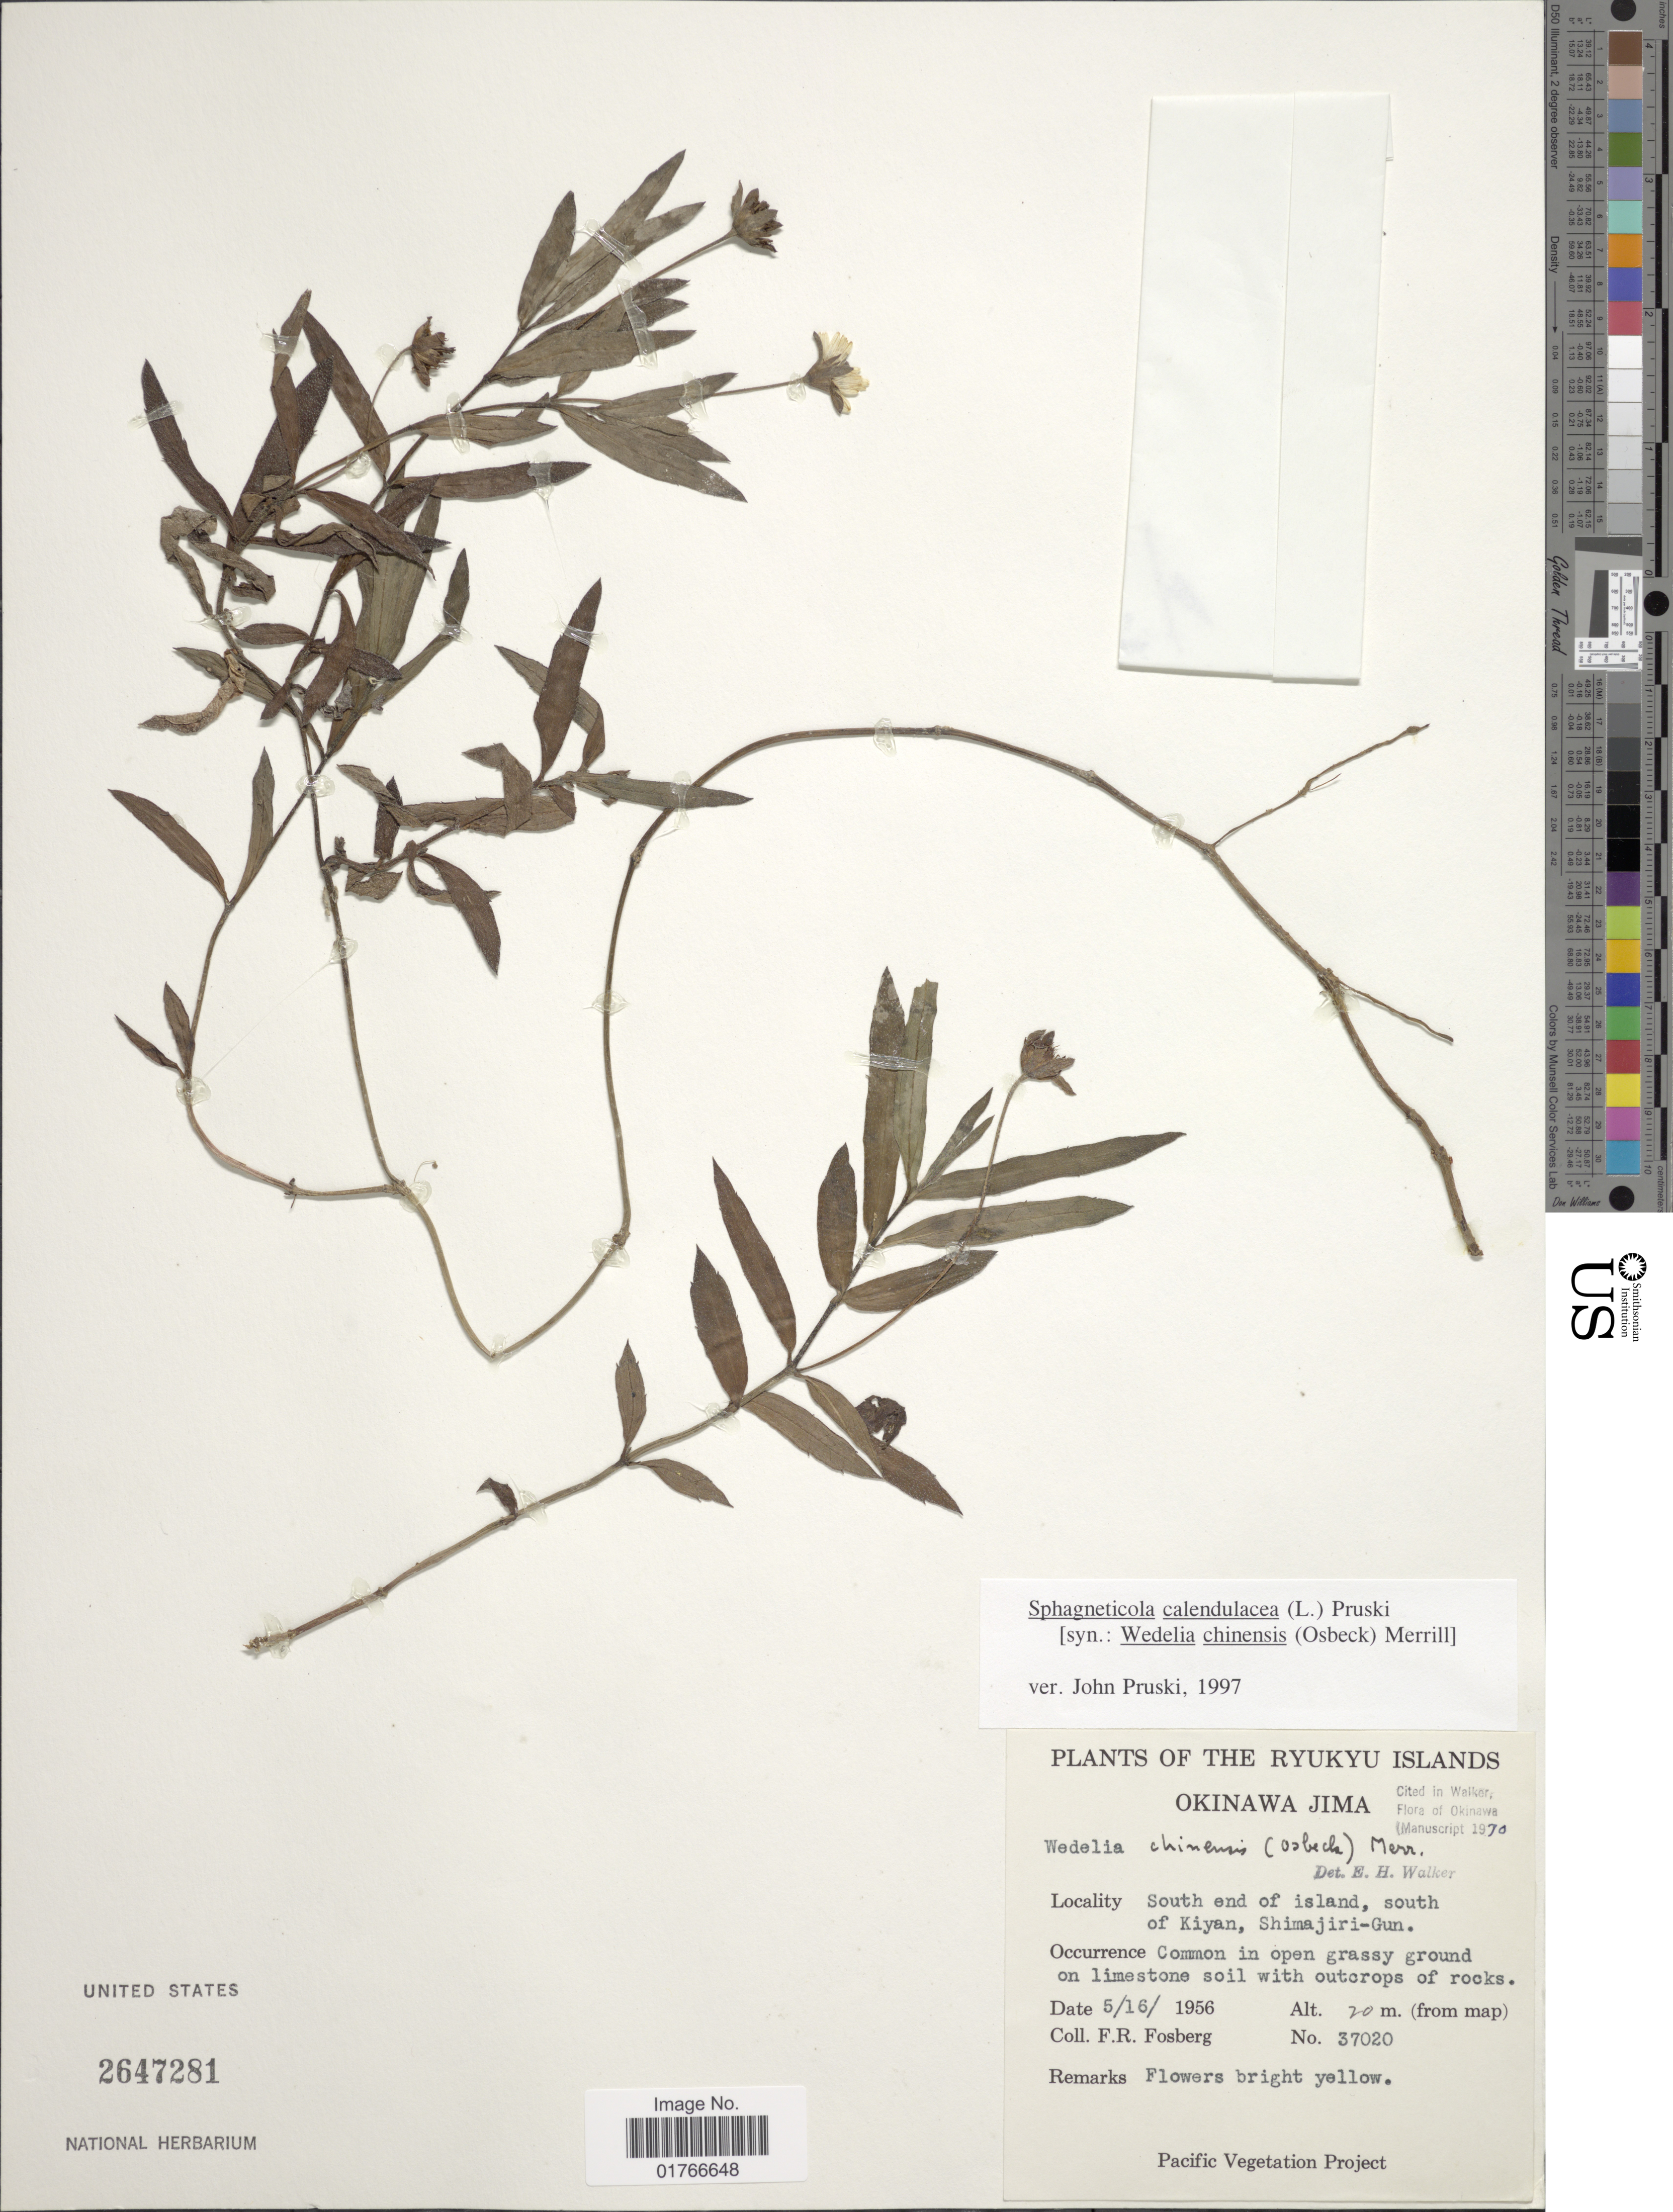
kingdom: Plantae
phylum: Tracheophyta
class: Magnoliopsida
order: Asterales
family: Asteraceae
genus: Sphagneticola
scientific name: Sphagneticola calendulacea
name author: (L.) Pruski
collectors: F. R. Fosberg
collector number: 37020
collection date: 1956-05-16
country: Japan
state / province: Okinawa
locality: Ryukyu Islands, Okinawa Jima, south end of island, south of Kiyan, Shimajiri-Gun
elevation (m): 20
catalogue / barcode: US 2647281